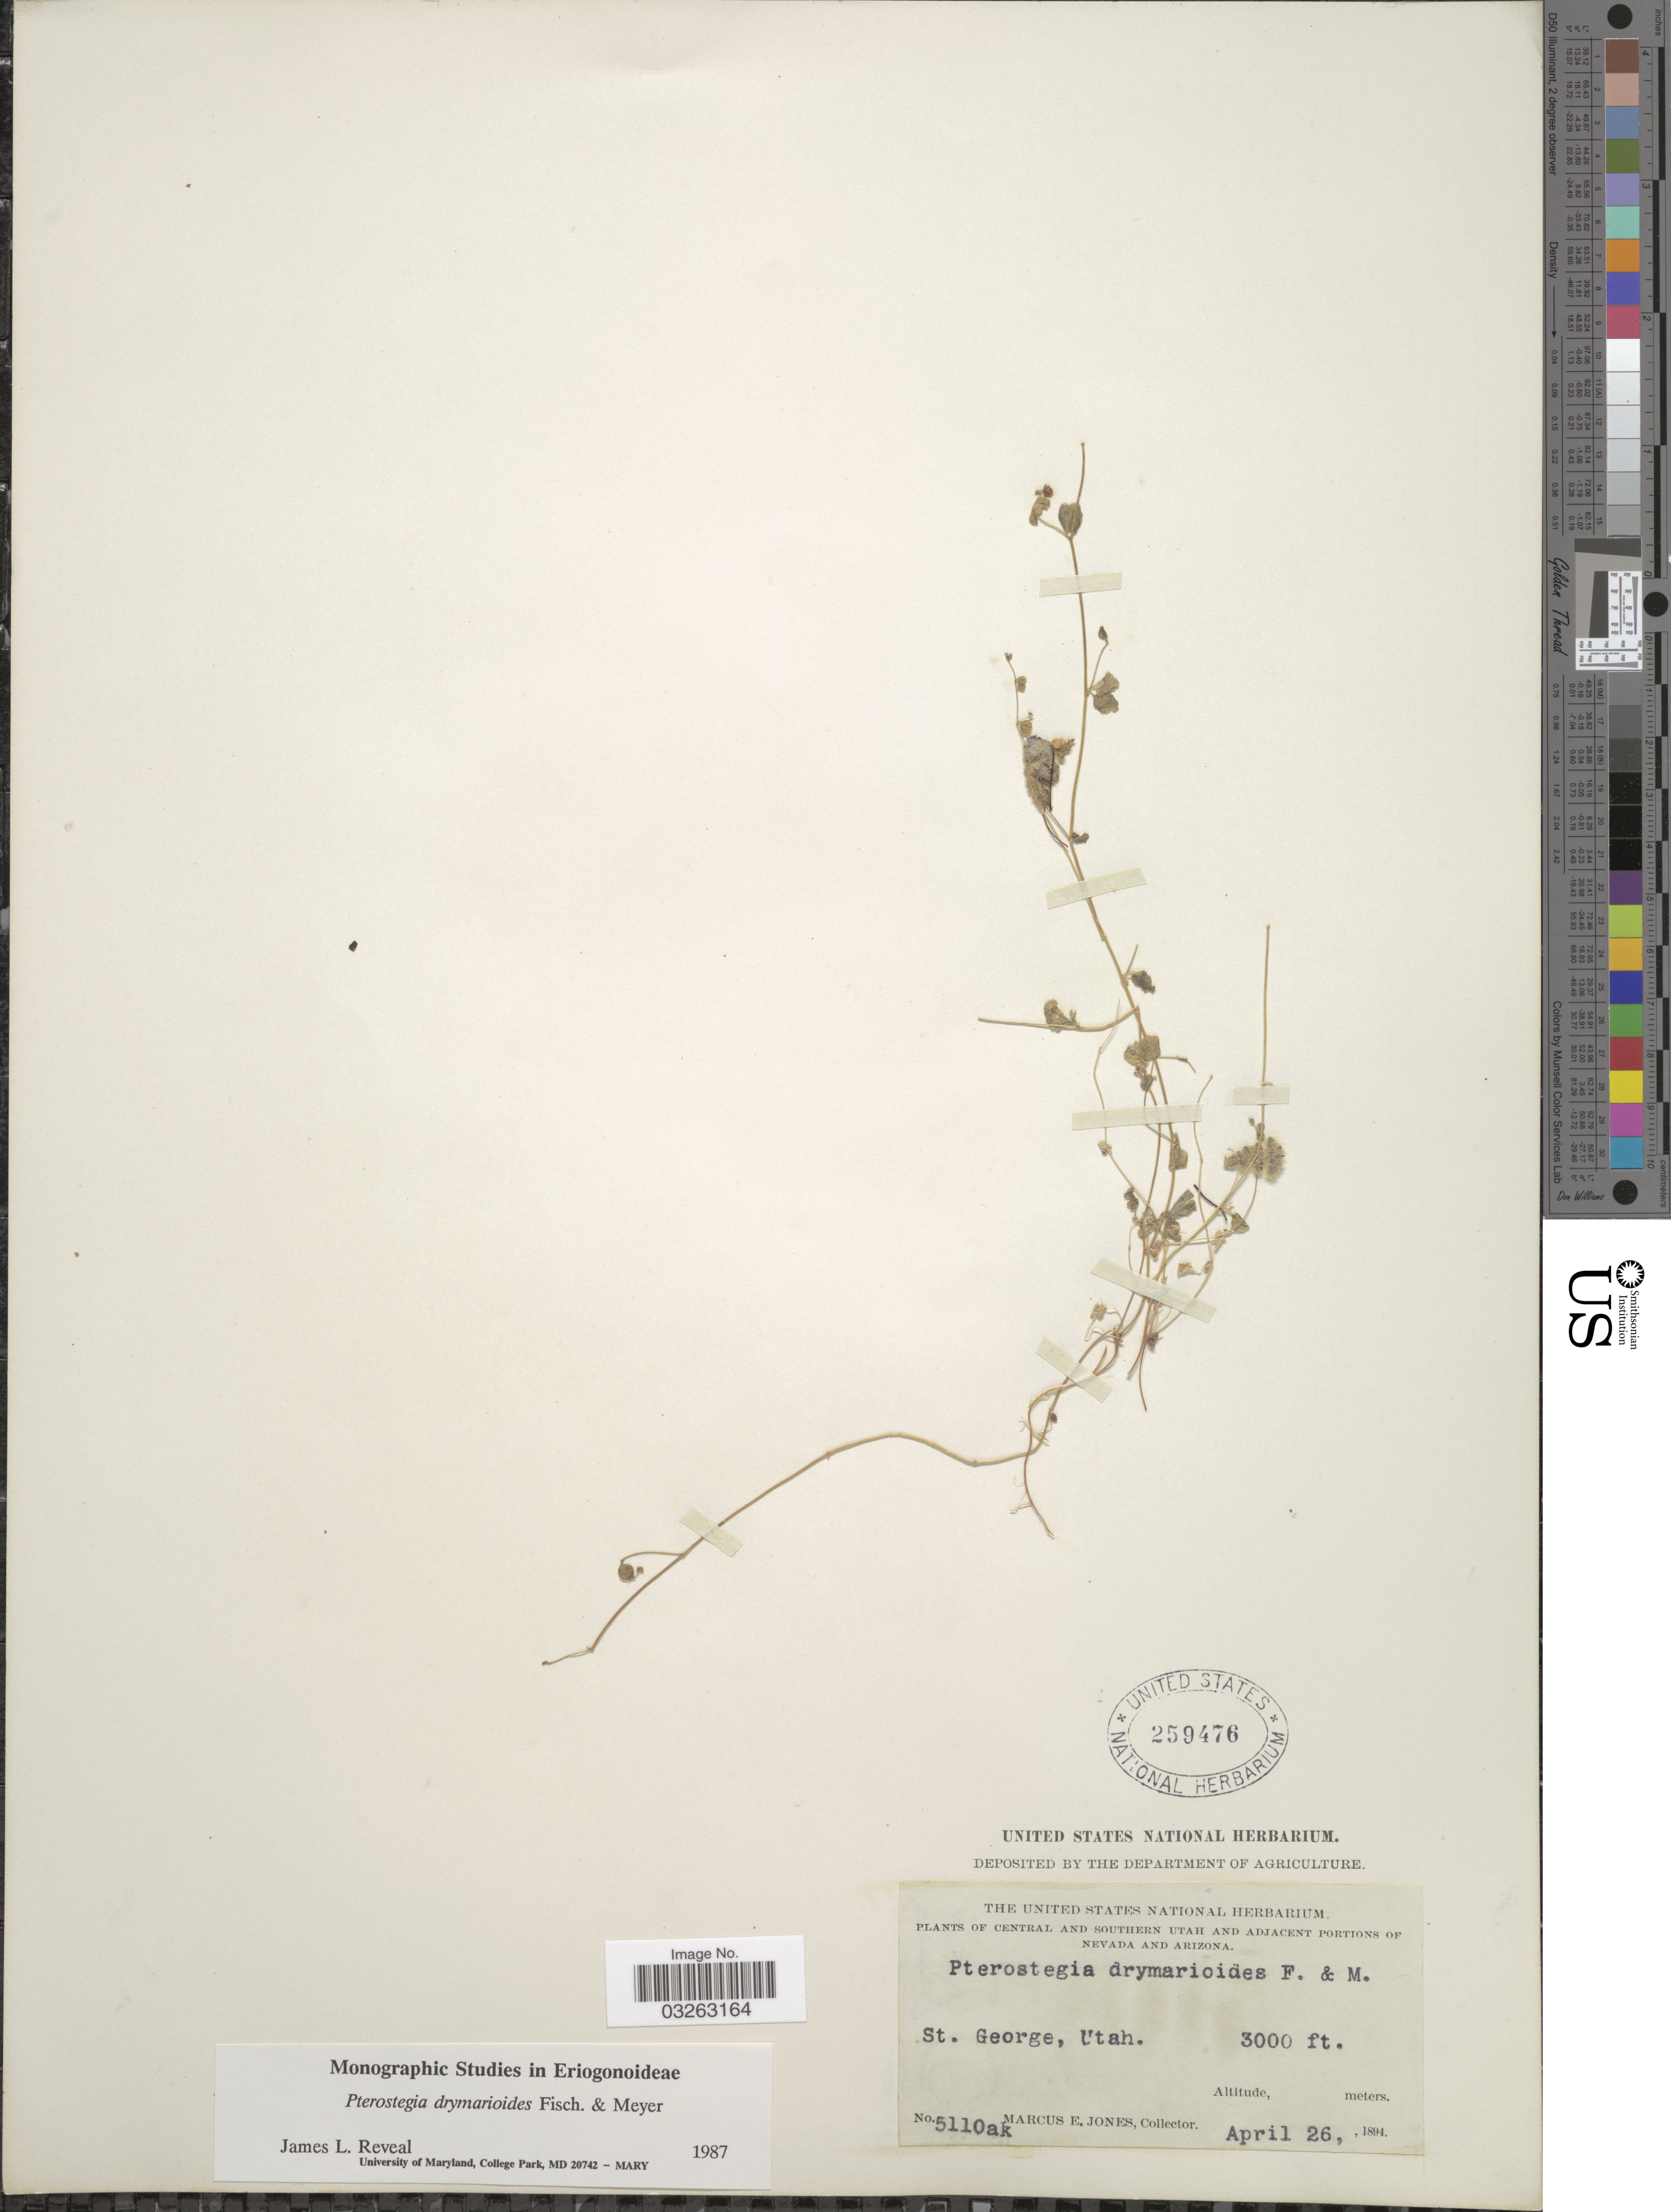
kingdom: Plantae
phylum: Tracheophyta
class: Magnoliopsida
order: Caryophyllales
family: Polygonaceae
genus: Pterostegia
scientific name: Pterostegia drymarioides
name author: Fisch. & C.A. Mey.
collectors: M. E. Jones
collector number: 5110ak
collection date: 1894-04-26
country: United States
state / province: Utah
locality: Central and Southern Utah and adjacent portions, St. George.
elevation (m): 914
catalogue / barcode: US 259476